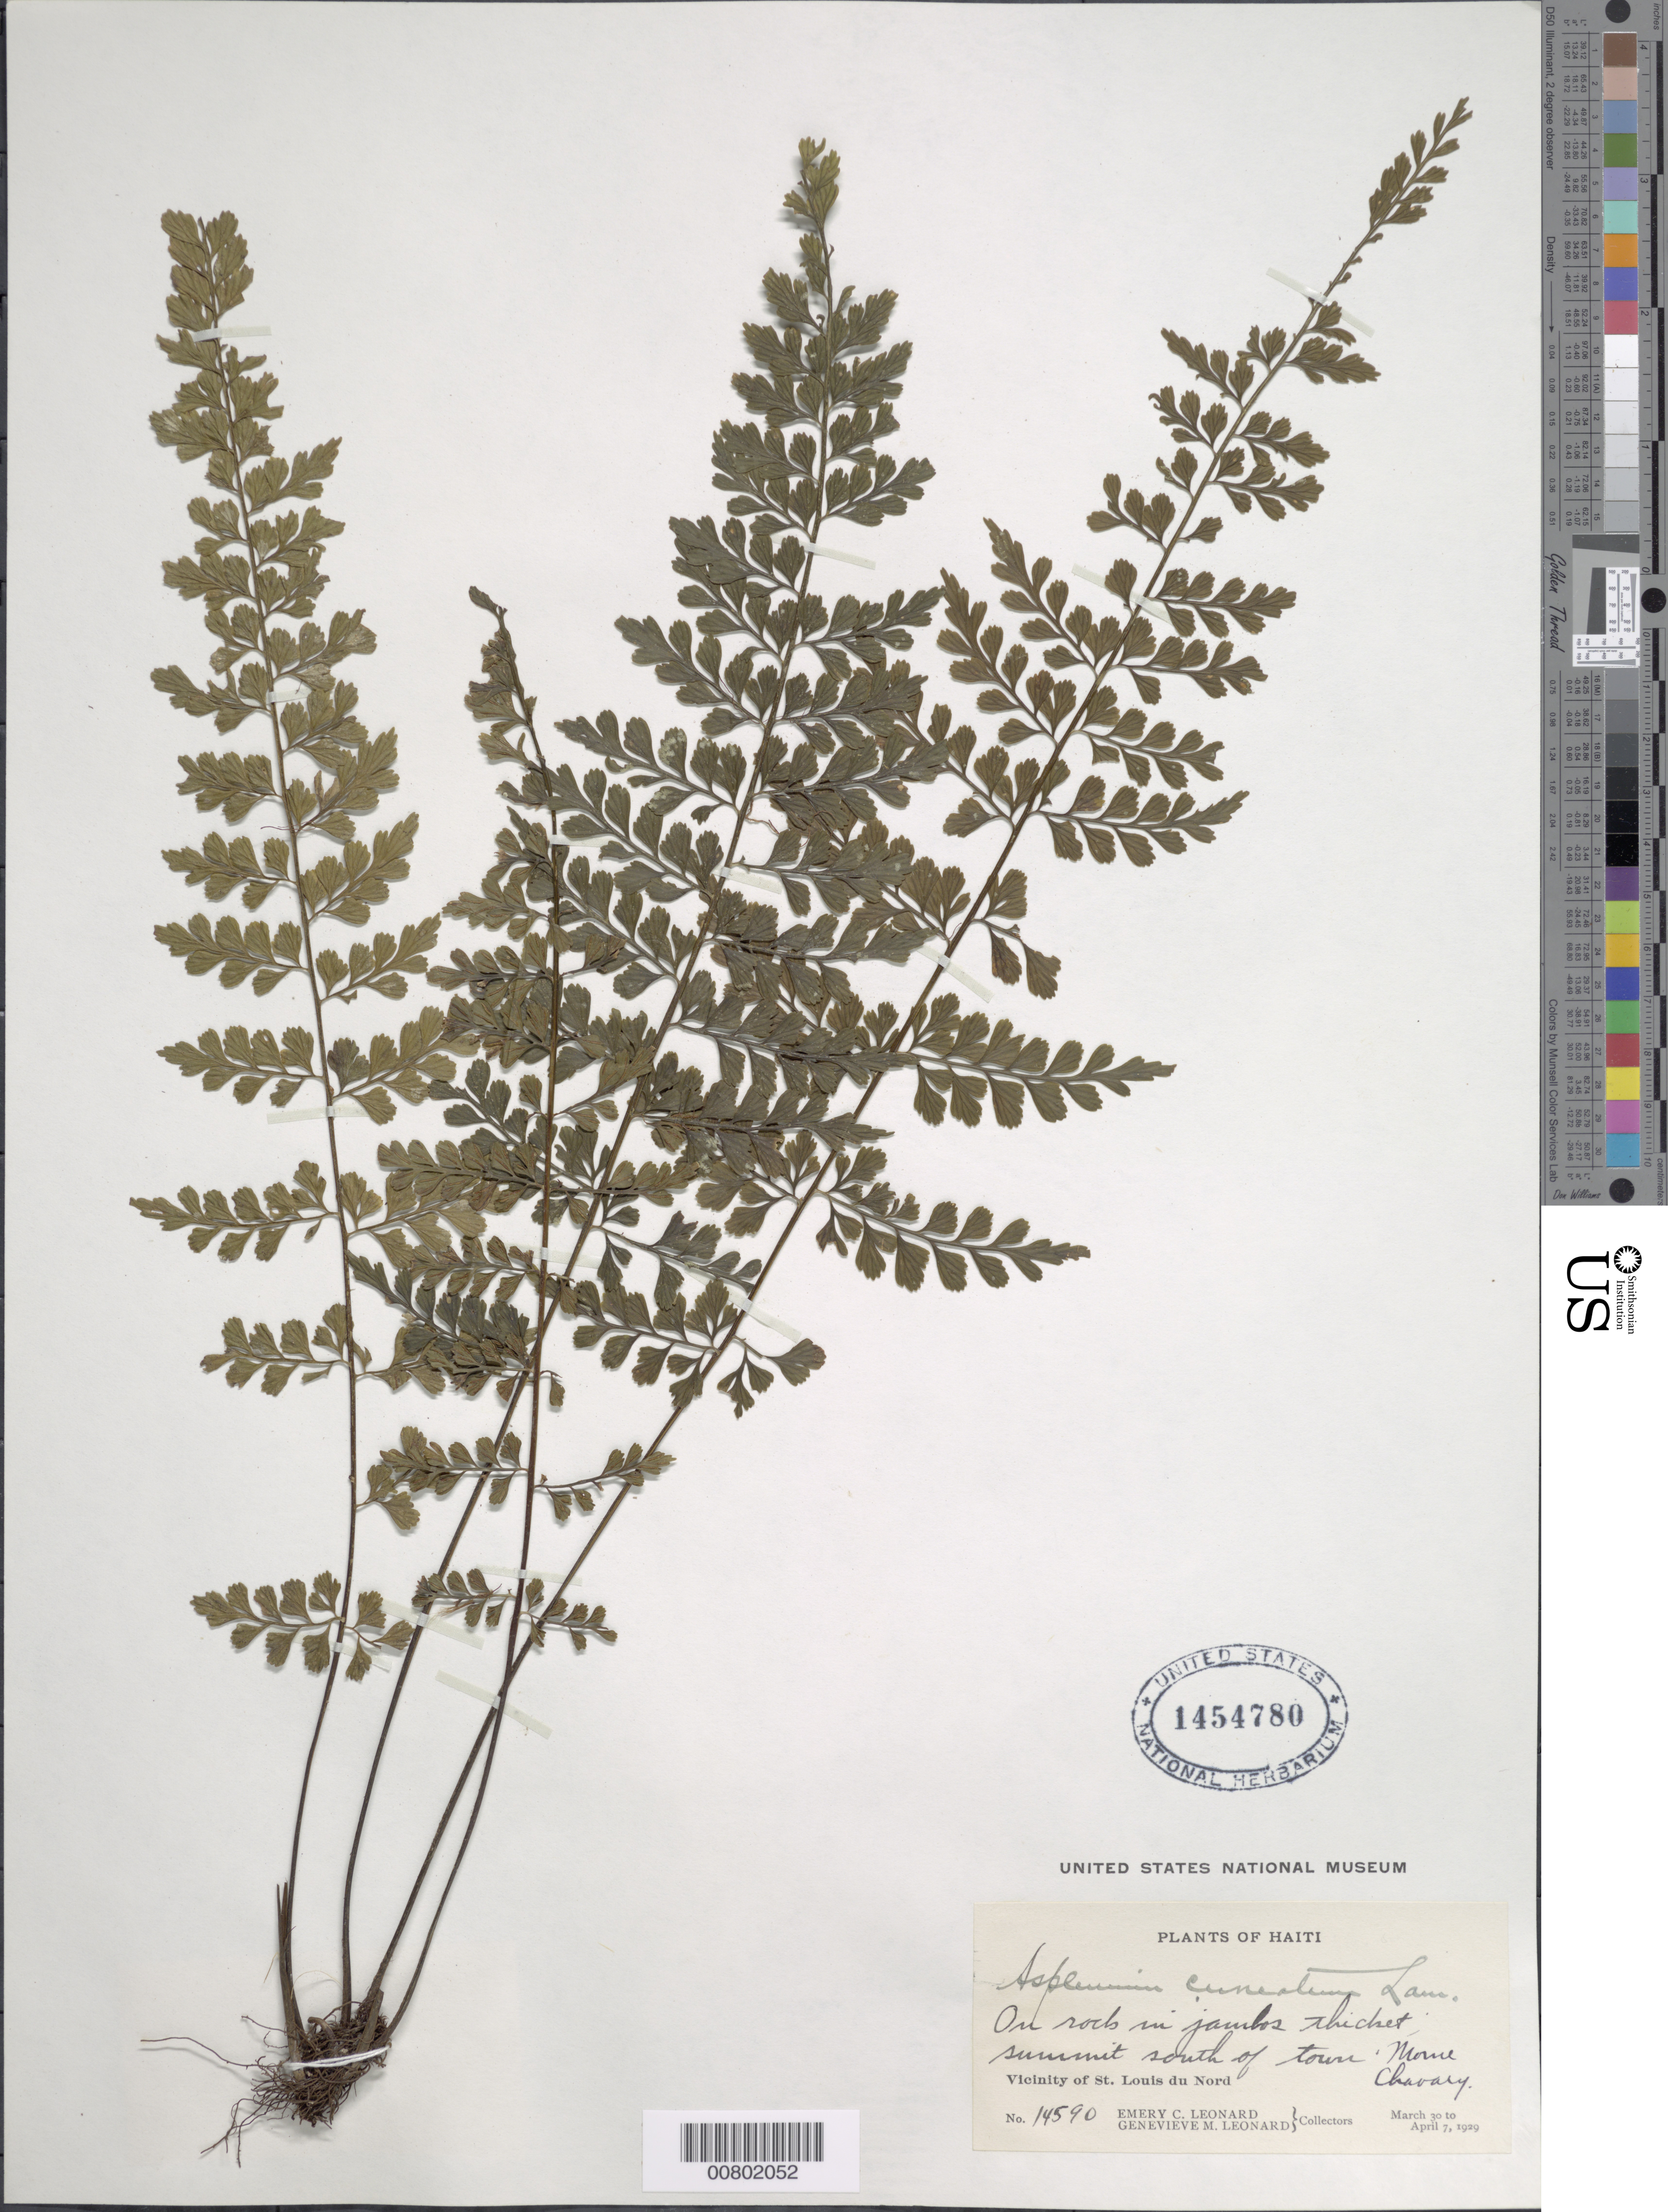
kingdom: Plantae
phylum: Tracheophyta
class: Polypodiopsida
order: Polypodiales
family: Aspleniaceae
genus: Asplenium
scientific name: Asplenium cuneatum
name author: Lam.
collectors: E. C. Leonard & G. M. Leonard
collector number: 14590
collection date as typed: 30 Mar 1929 to 07 Apr 1929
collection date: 1929-03-30/1929-04-07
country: Haiti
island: Hispaniola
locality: St. Louis du Nord, S of town, Morne Chavary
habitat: On rock in jambos thicket, summit of mountain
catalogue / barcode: US 1454780